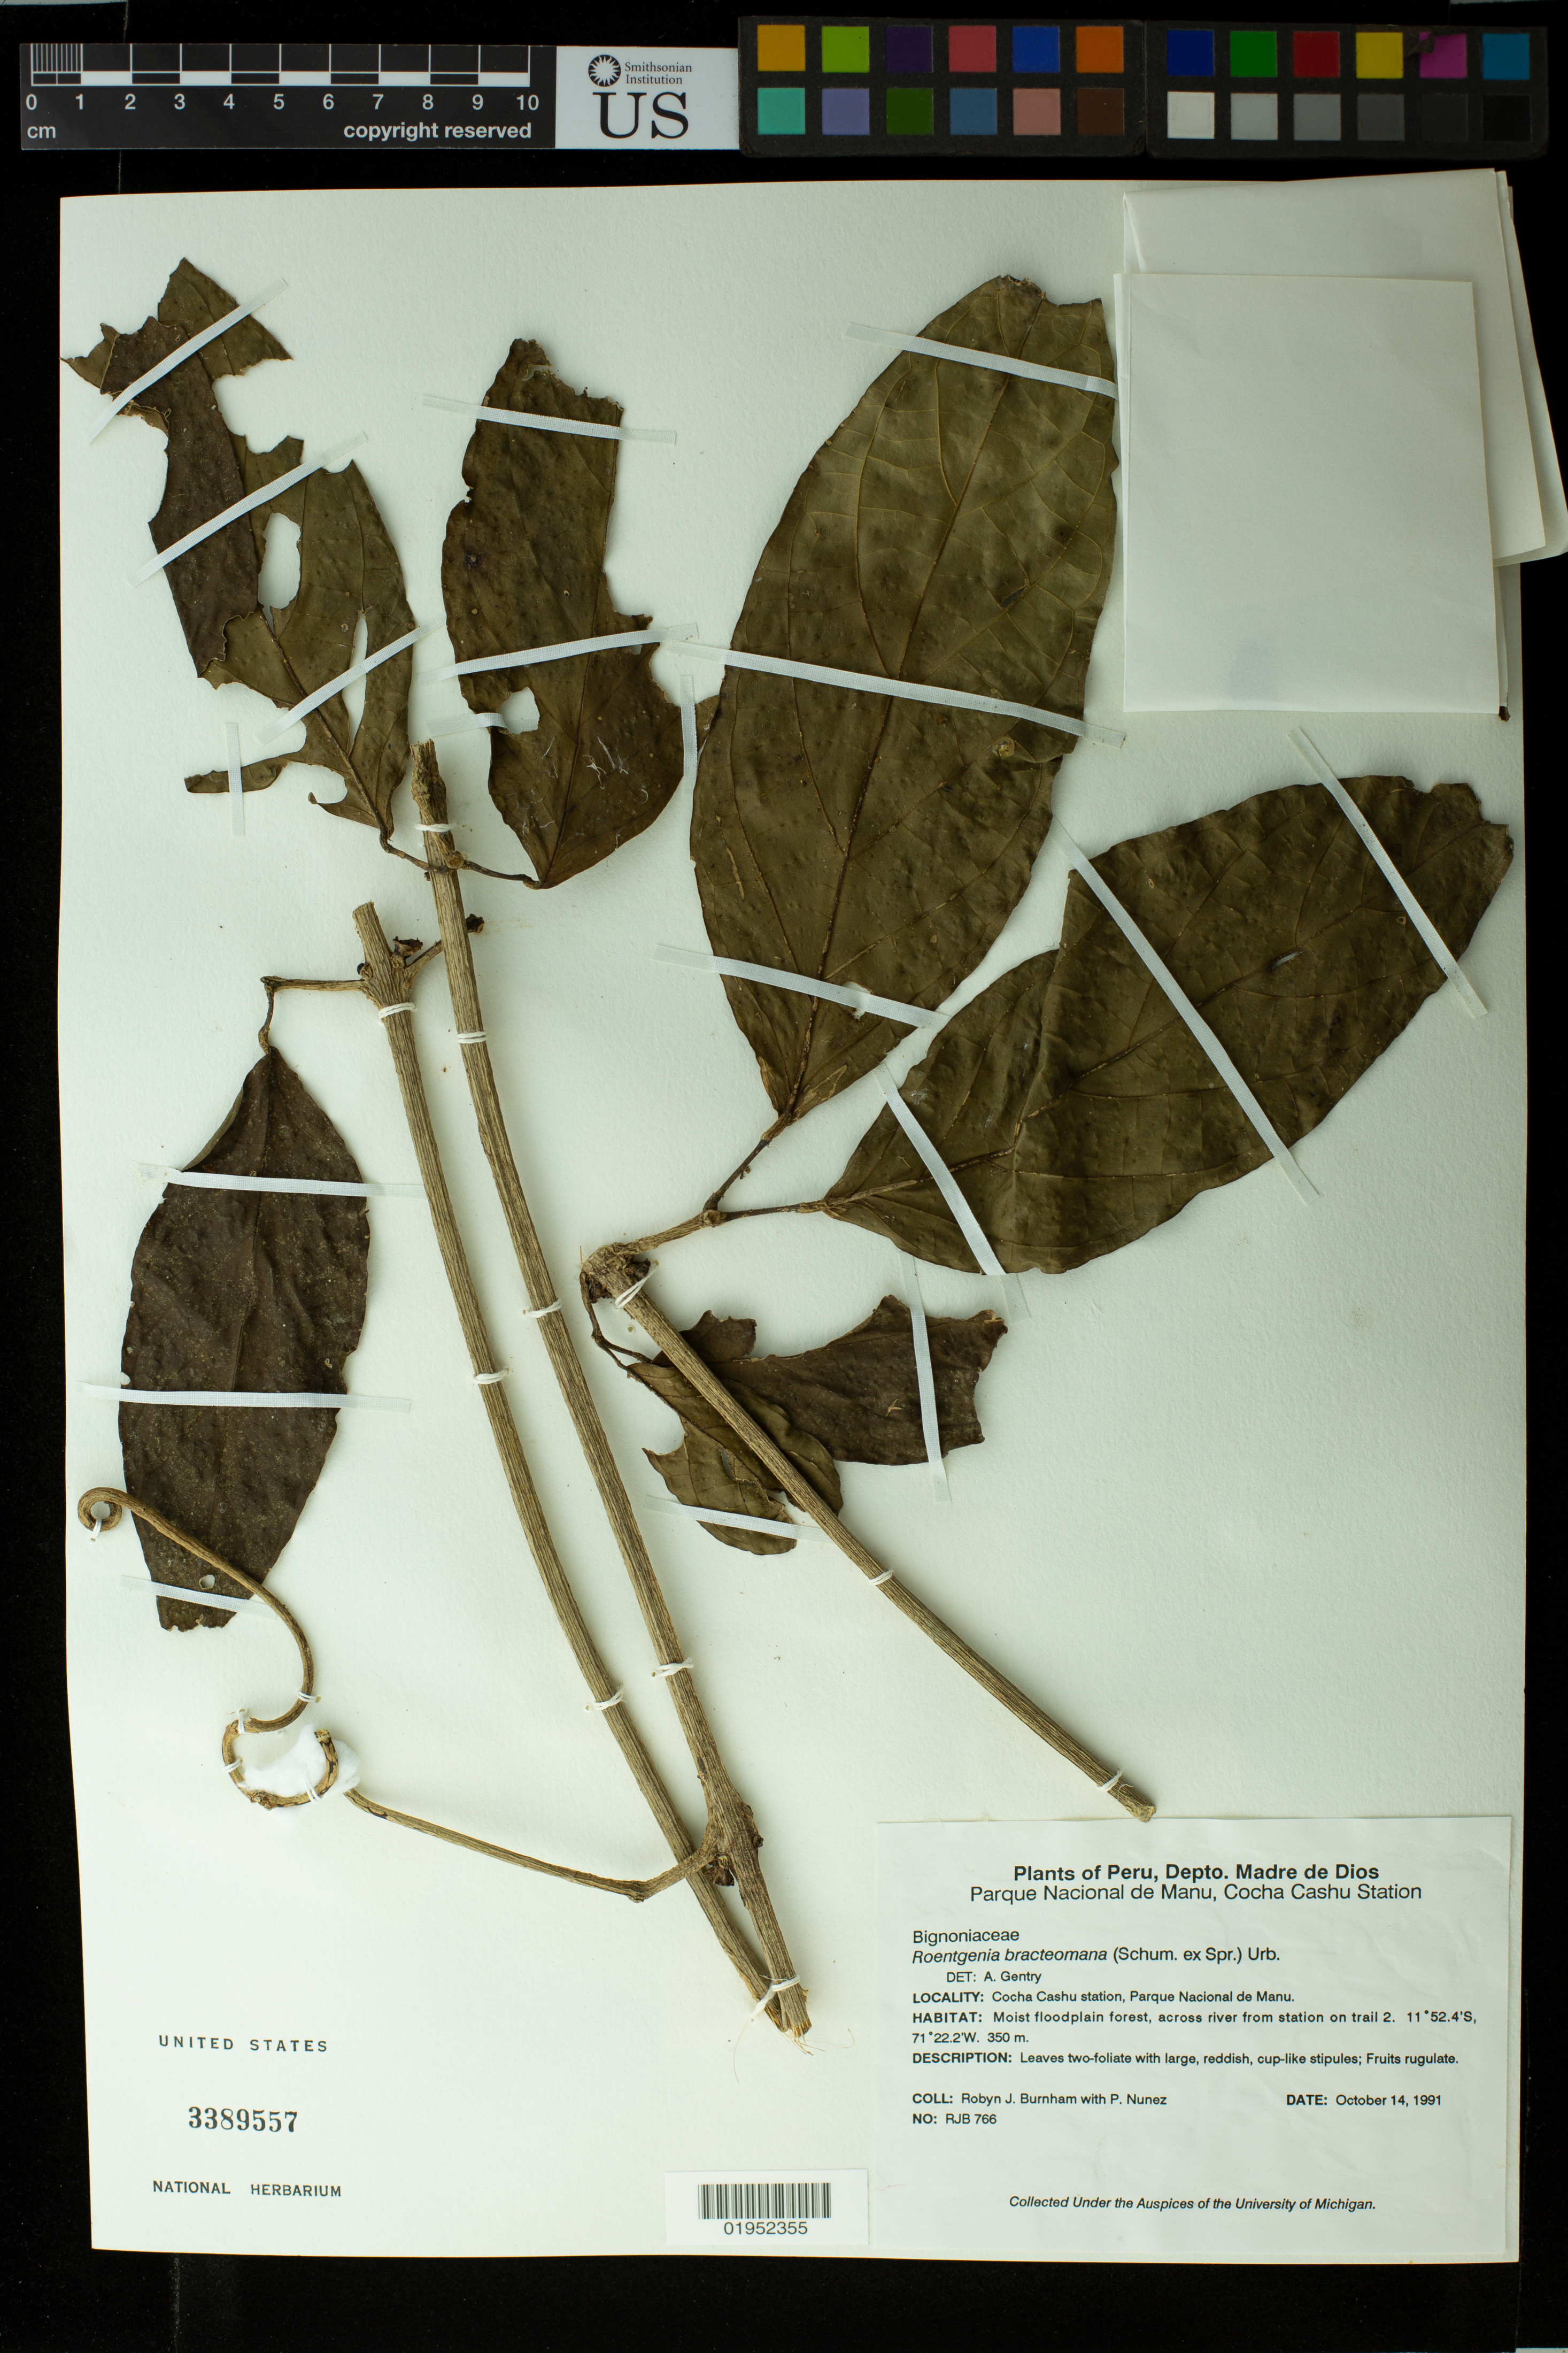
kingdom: Plantae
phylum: Tracheophyta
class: Magnoliopsida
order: Lamiales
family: Bignoniaceae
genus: Roentgenia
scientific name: Roentgenia bracteomana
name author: (K. Schum. & Sprague) Urb.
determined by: Gentry, A. H.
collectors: R. J. Burnham & P. Nuñez V.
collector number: RJB 766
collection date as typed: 17 Oct 1991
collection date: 1991-10-17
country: Peru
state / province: Madre de Dios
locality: Parque Nacional de Manu, Cocha Cashu Station. Across river from station: ravine plot 2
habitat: Moist floodplain forest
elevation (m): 350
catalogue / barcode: US 3389557